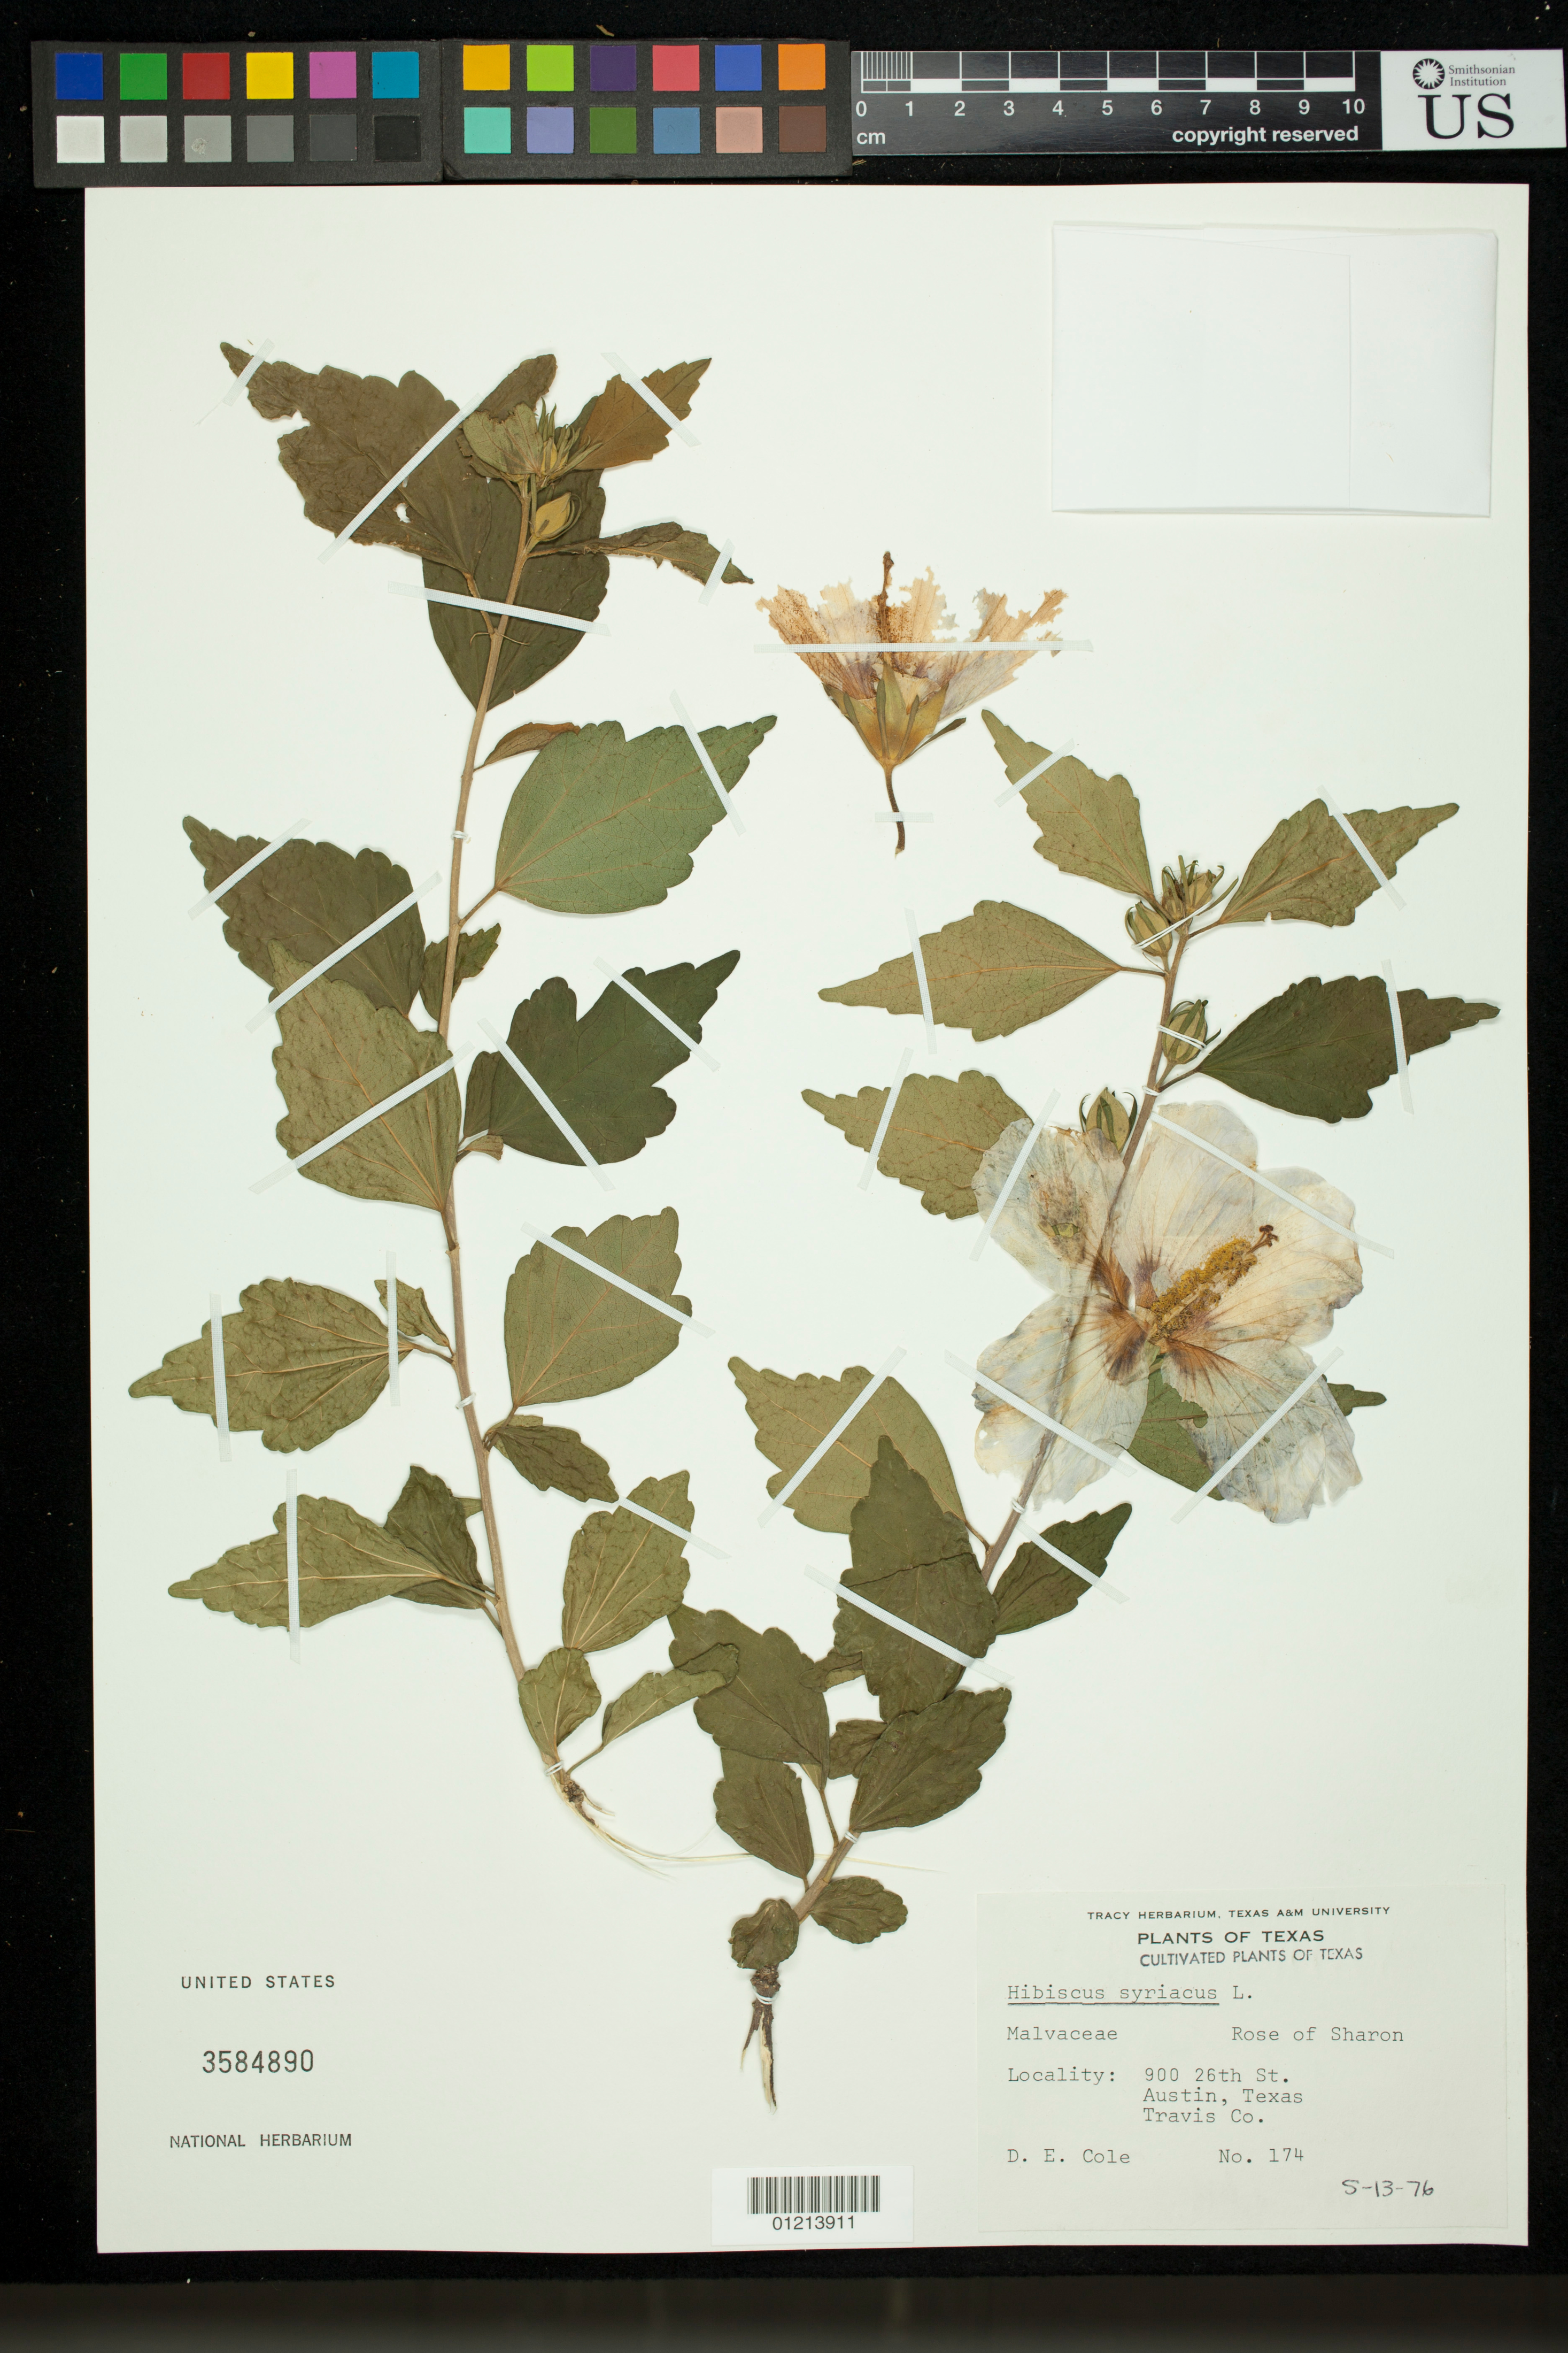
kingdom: Plantae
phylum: Tracheophyta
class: Magnoliopsida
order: Malvales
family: Malvaceae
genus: Hibiscus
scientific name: Hibiscus syriacus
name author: L.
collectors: D. E. Cole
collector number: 174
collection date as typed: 13 May 1976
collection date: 1976-05-13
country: United States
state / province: Texas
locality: Cultivated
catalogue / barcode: US 3584890